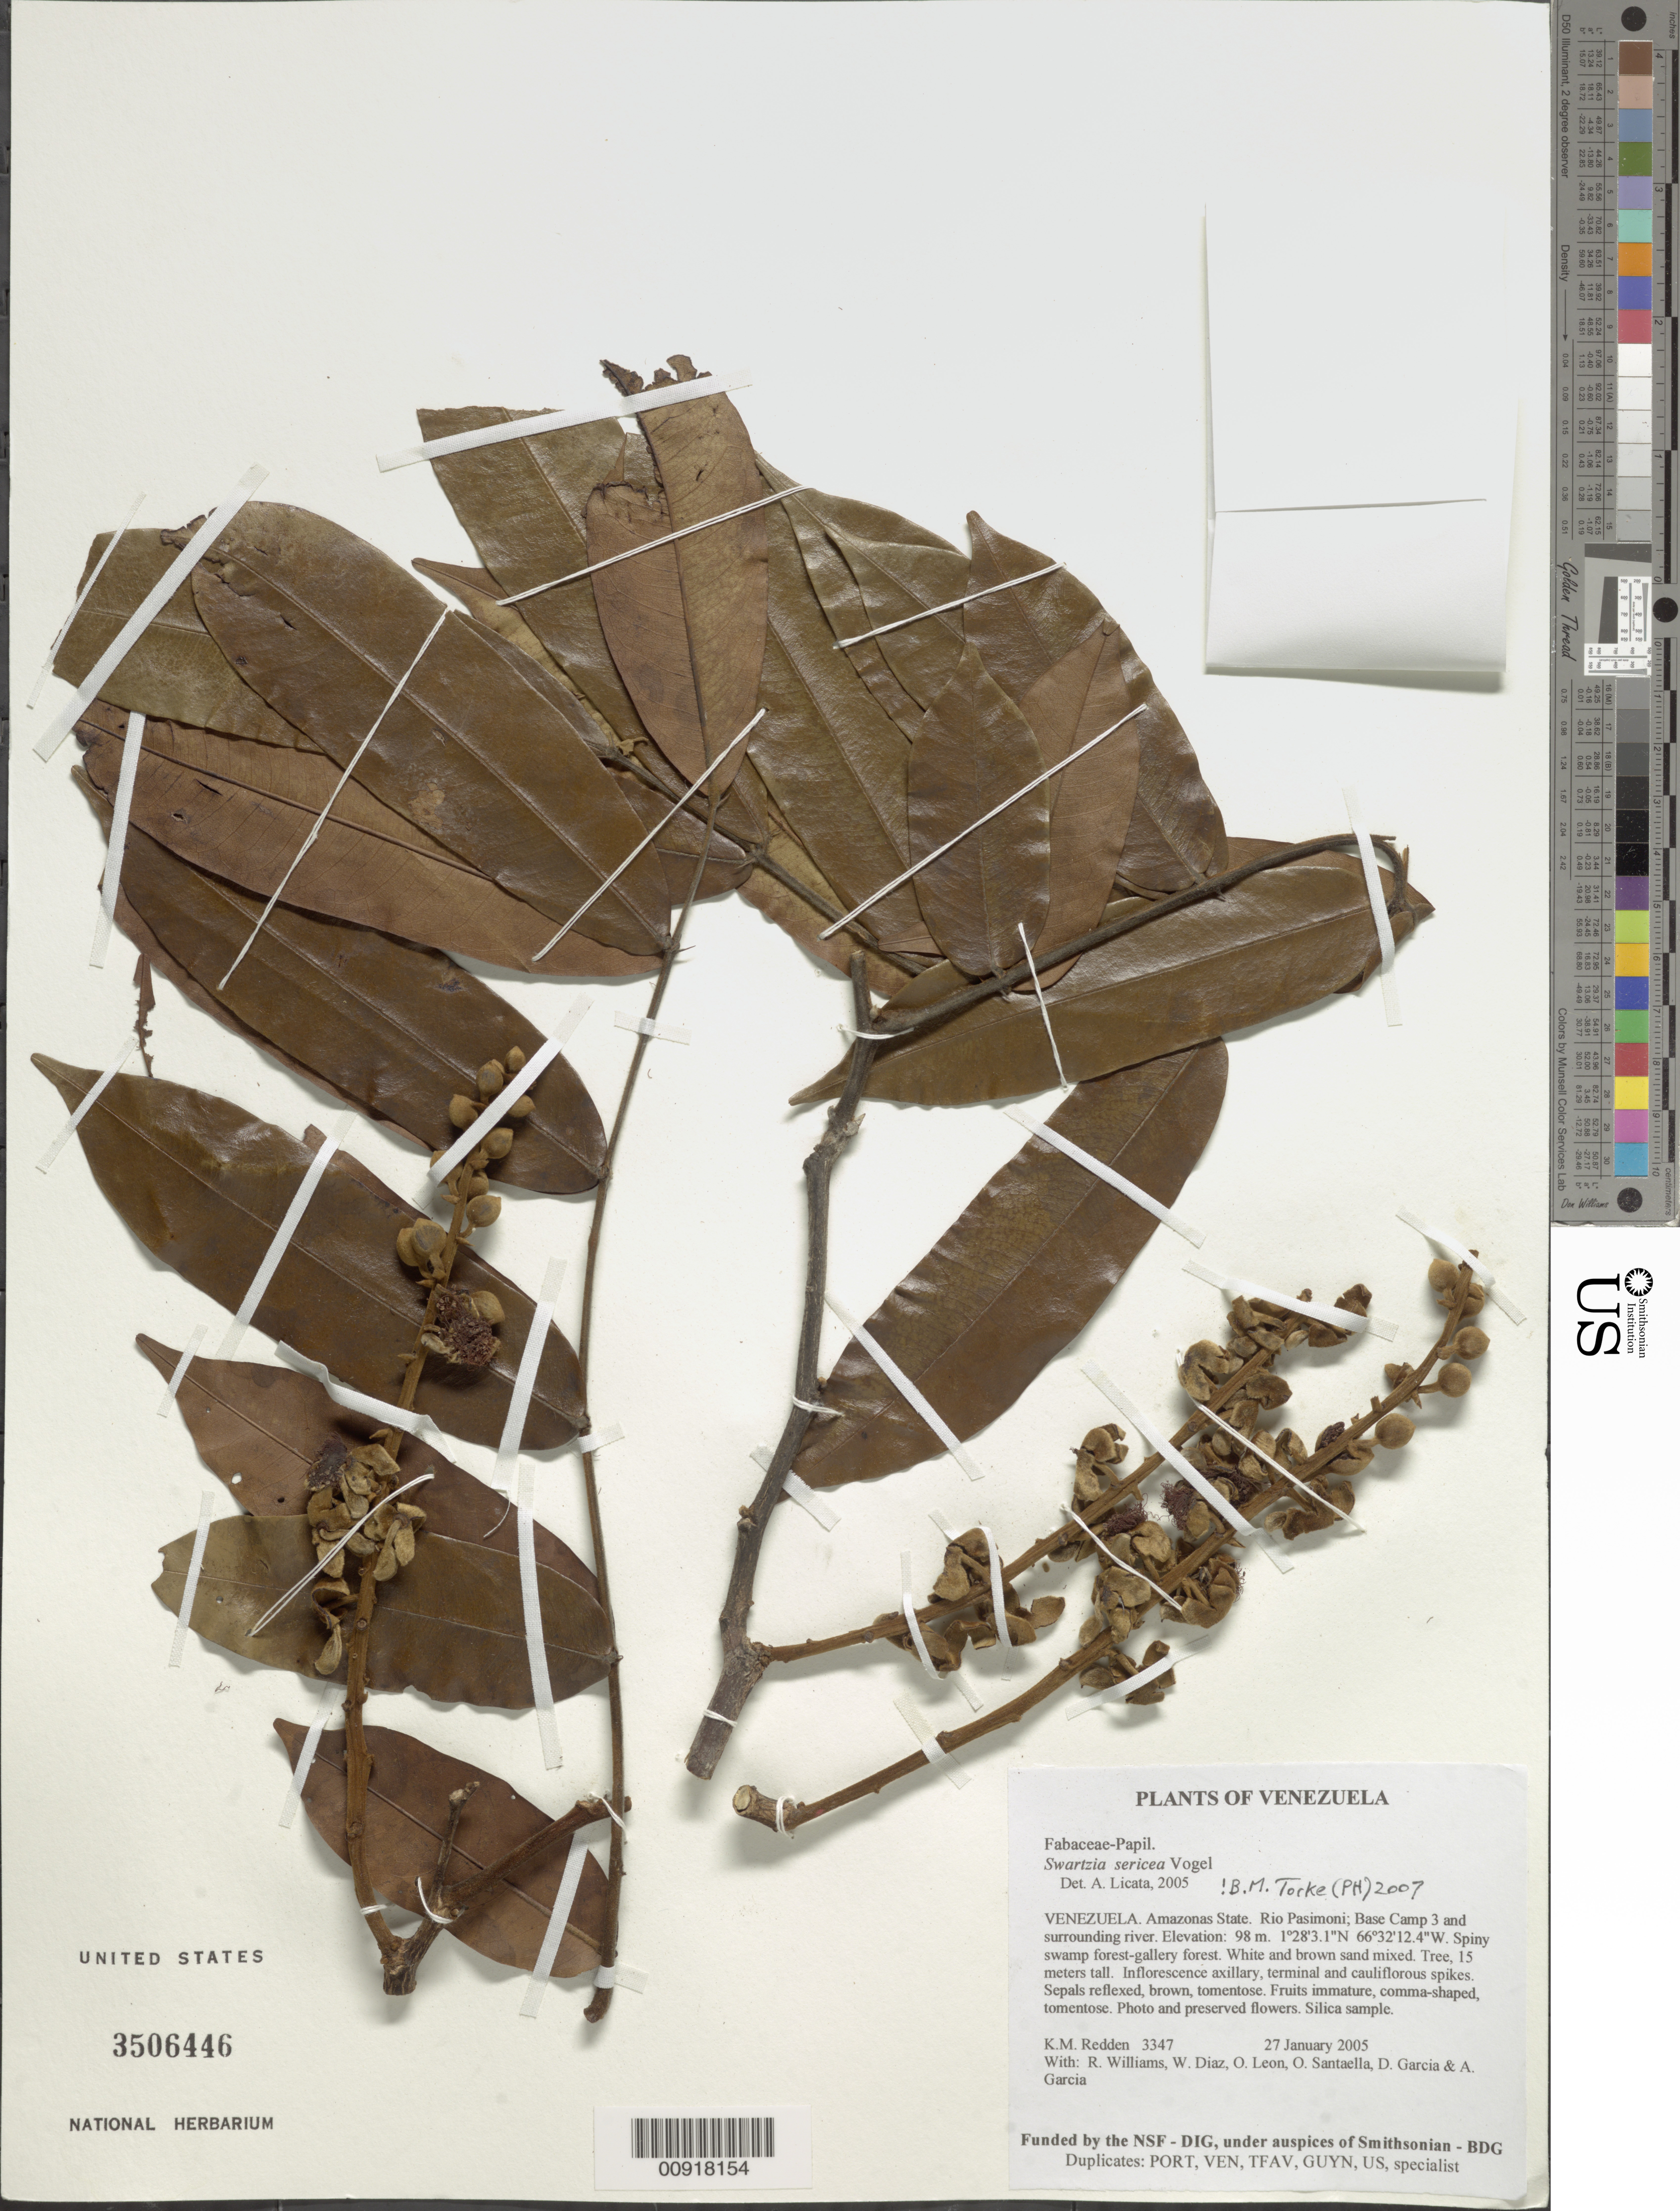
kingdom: Plantae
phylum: Tracheophyta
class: Magnoliopsida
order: Fabales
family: Fabaceae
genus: Swartzia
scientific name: Swartzia sericea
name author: Vogel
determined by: Licata, A., (PORT), Univ. Nac. Exp. de los Llanos Ezequiel Zamora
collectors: K. M. Redden, R. Williams, W. Díaz P., O. León, O. Santaella, D. Garcia & A. Garcia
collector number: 3347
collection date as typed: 27 January 2005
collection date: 2005-01-27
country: Venezuela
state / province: Amazonas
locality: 04 - Rio Pasimoni; Base Camp 3 and surrounding river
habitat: Spiny swamp forest-gallery forest. White and brown sand mixed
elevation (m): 98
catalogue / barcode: US 3506446